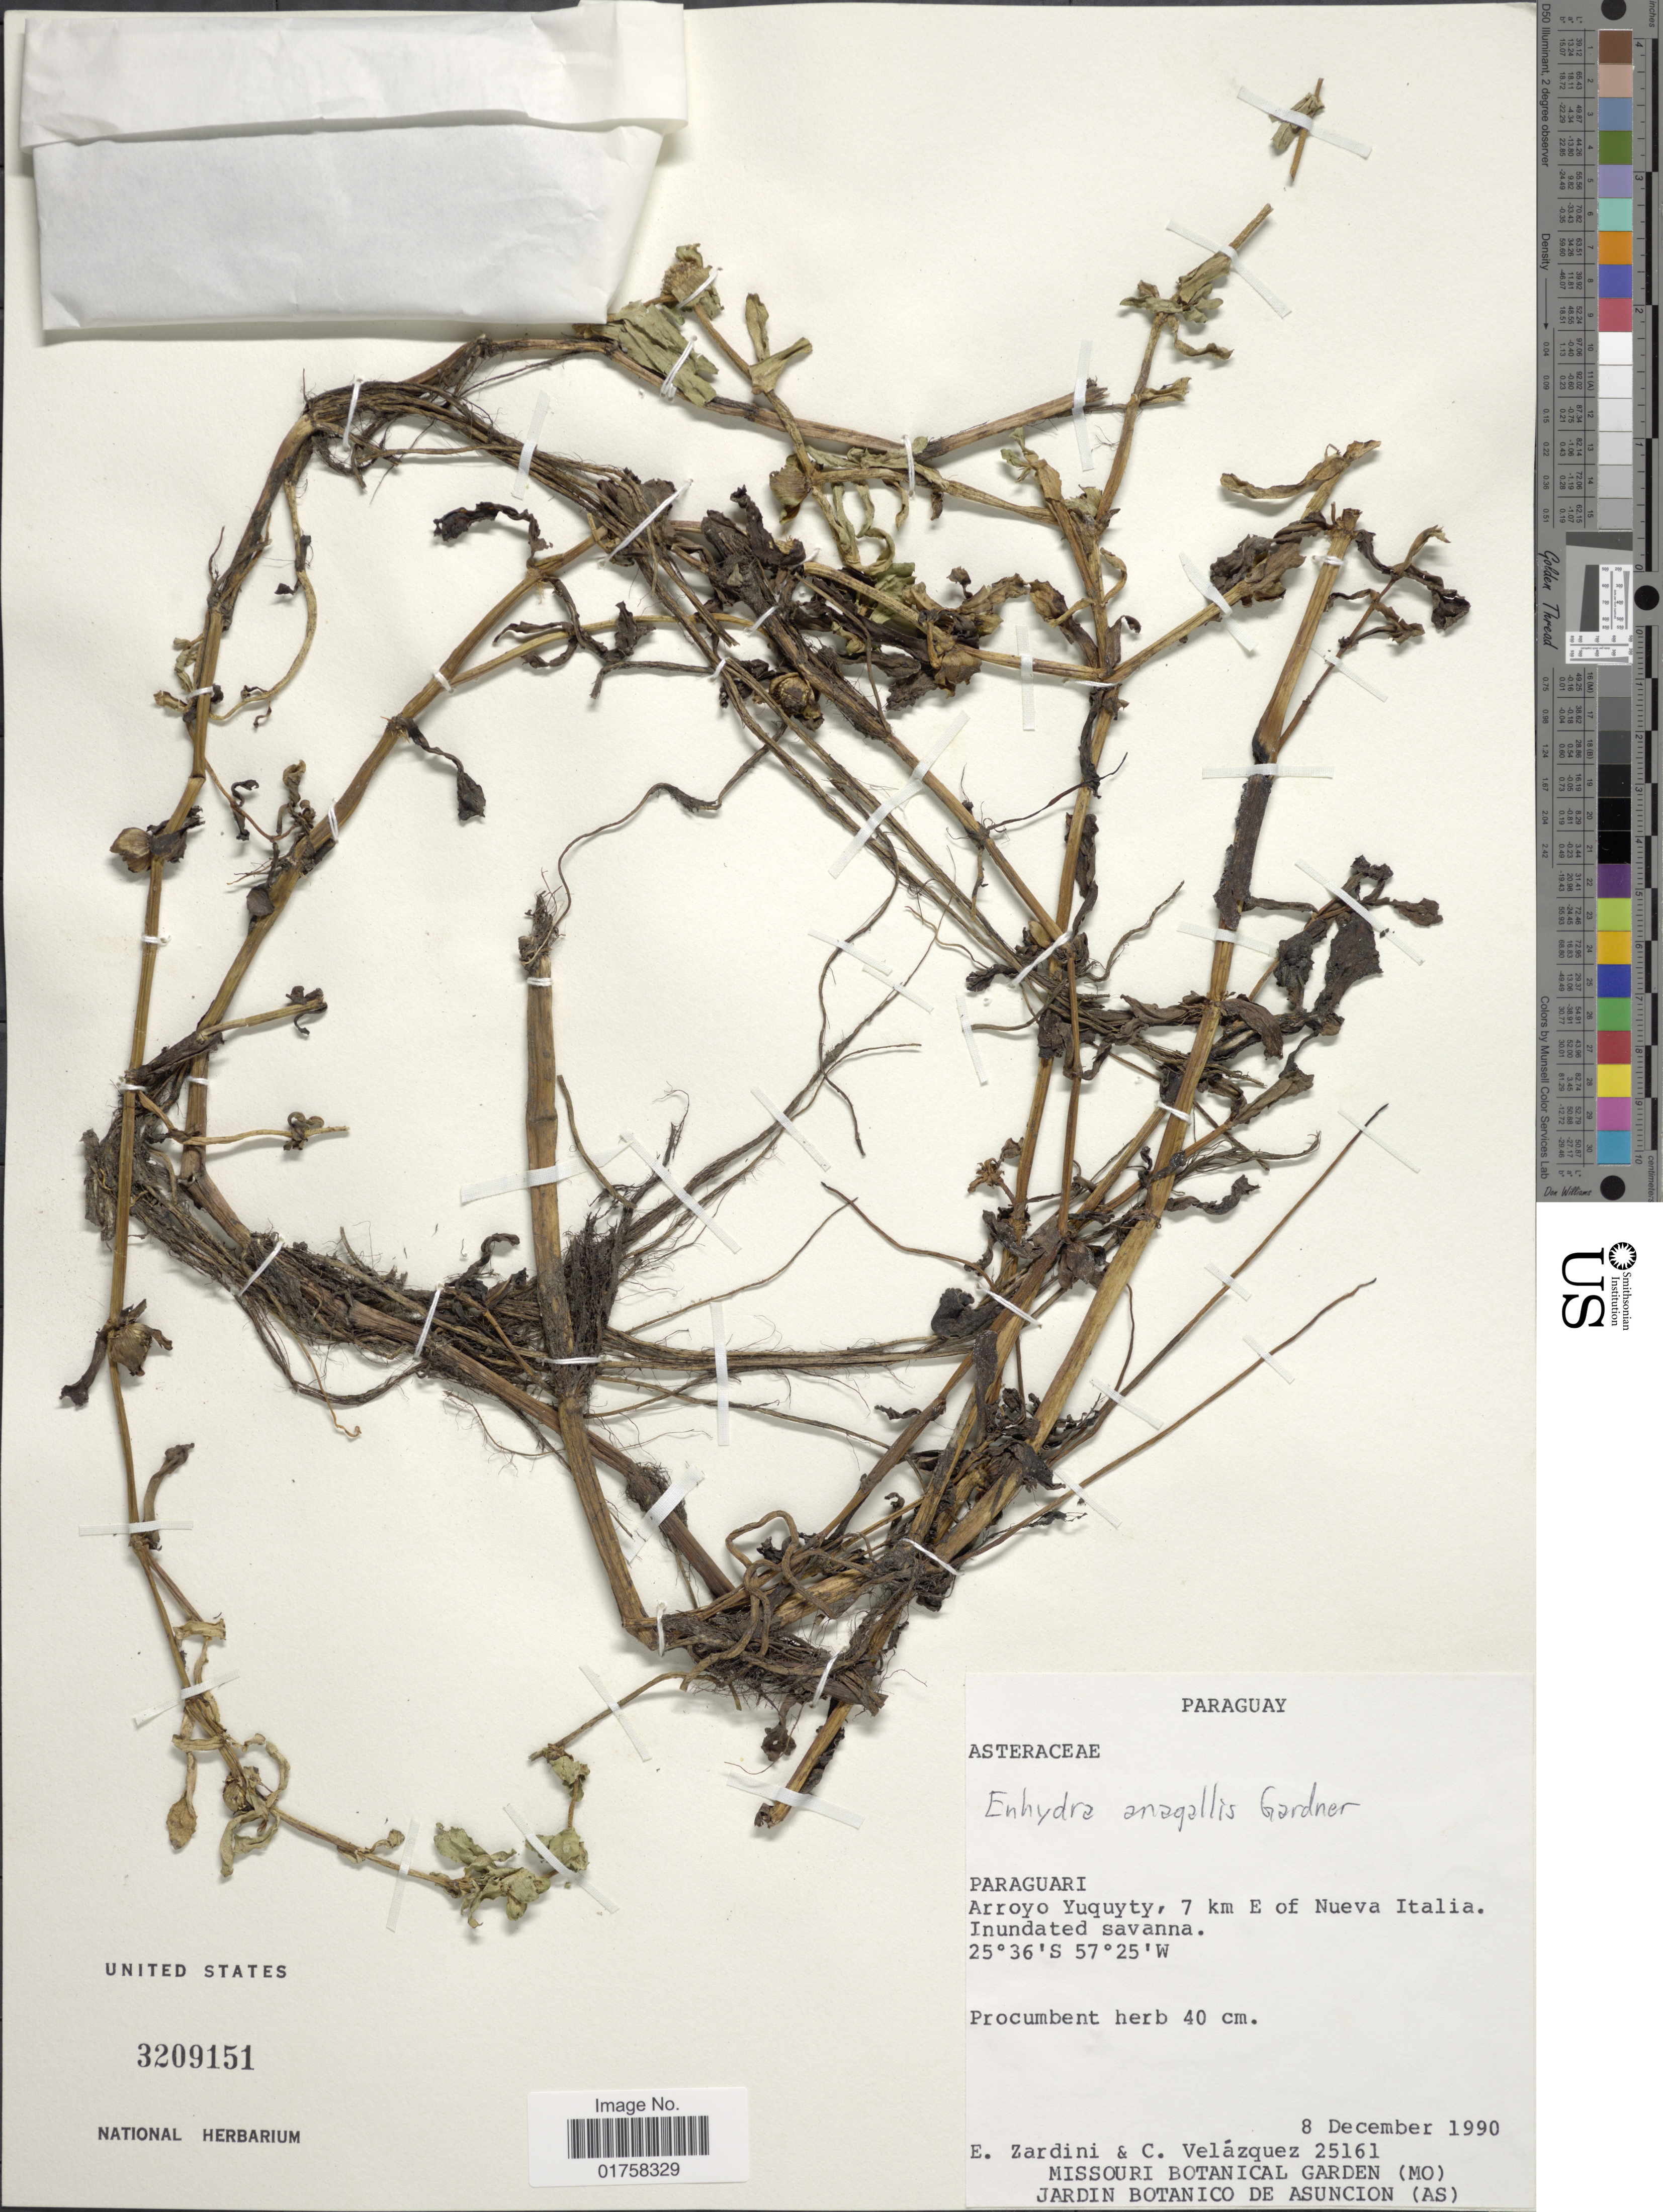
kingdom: Plantae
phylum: Tracheophyta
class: Magnoliopsida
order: Asterales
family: Asteraceae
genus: Enhydra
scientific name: Enhydra fluctuans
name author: Lour.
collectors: E. M. Zardini & C. Velázquez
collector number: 25161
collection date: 1990-12-08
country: Paraguay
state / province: Paraguari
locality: Arroyo Yuquyty, 7 km E of Nueva Italia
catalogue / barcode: US 3209151